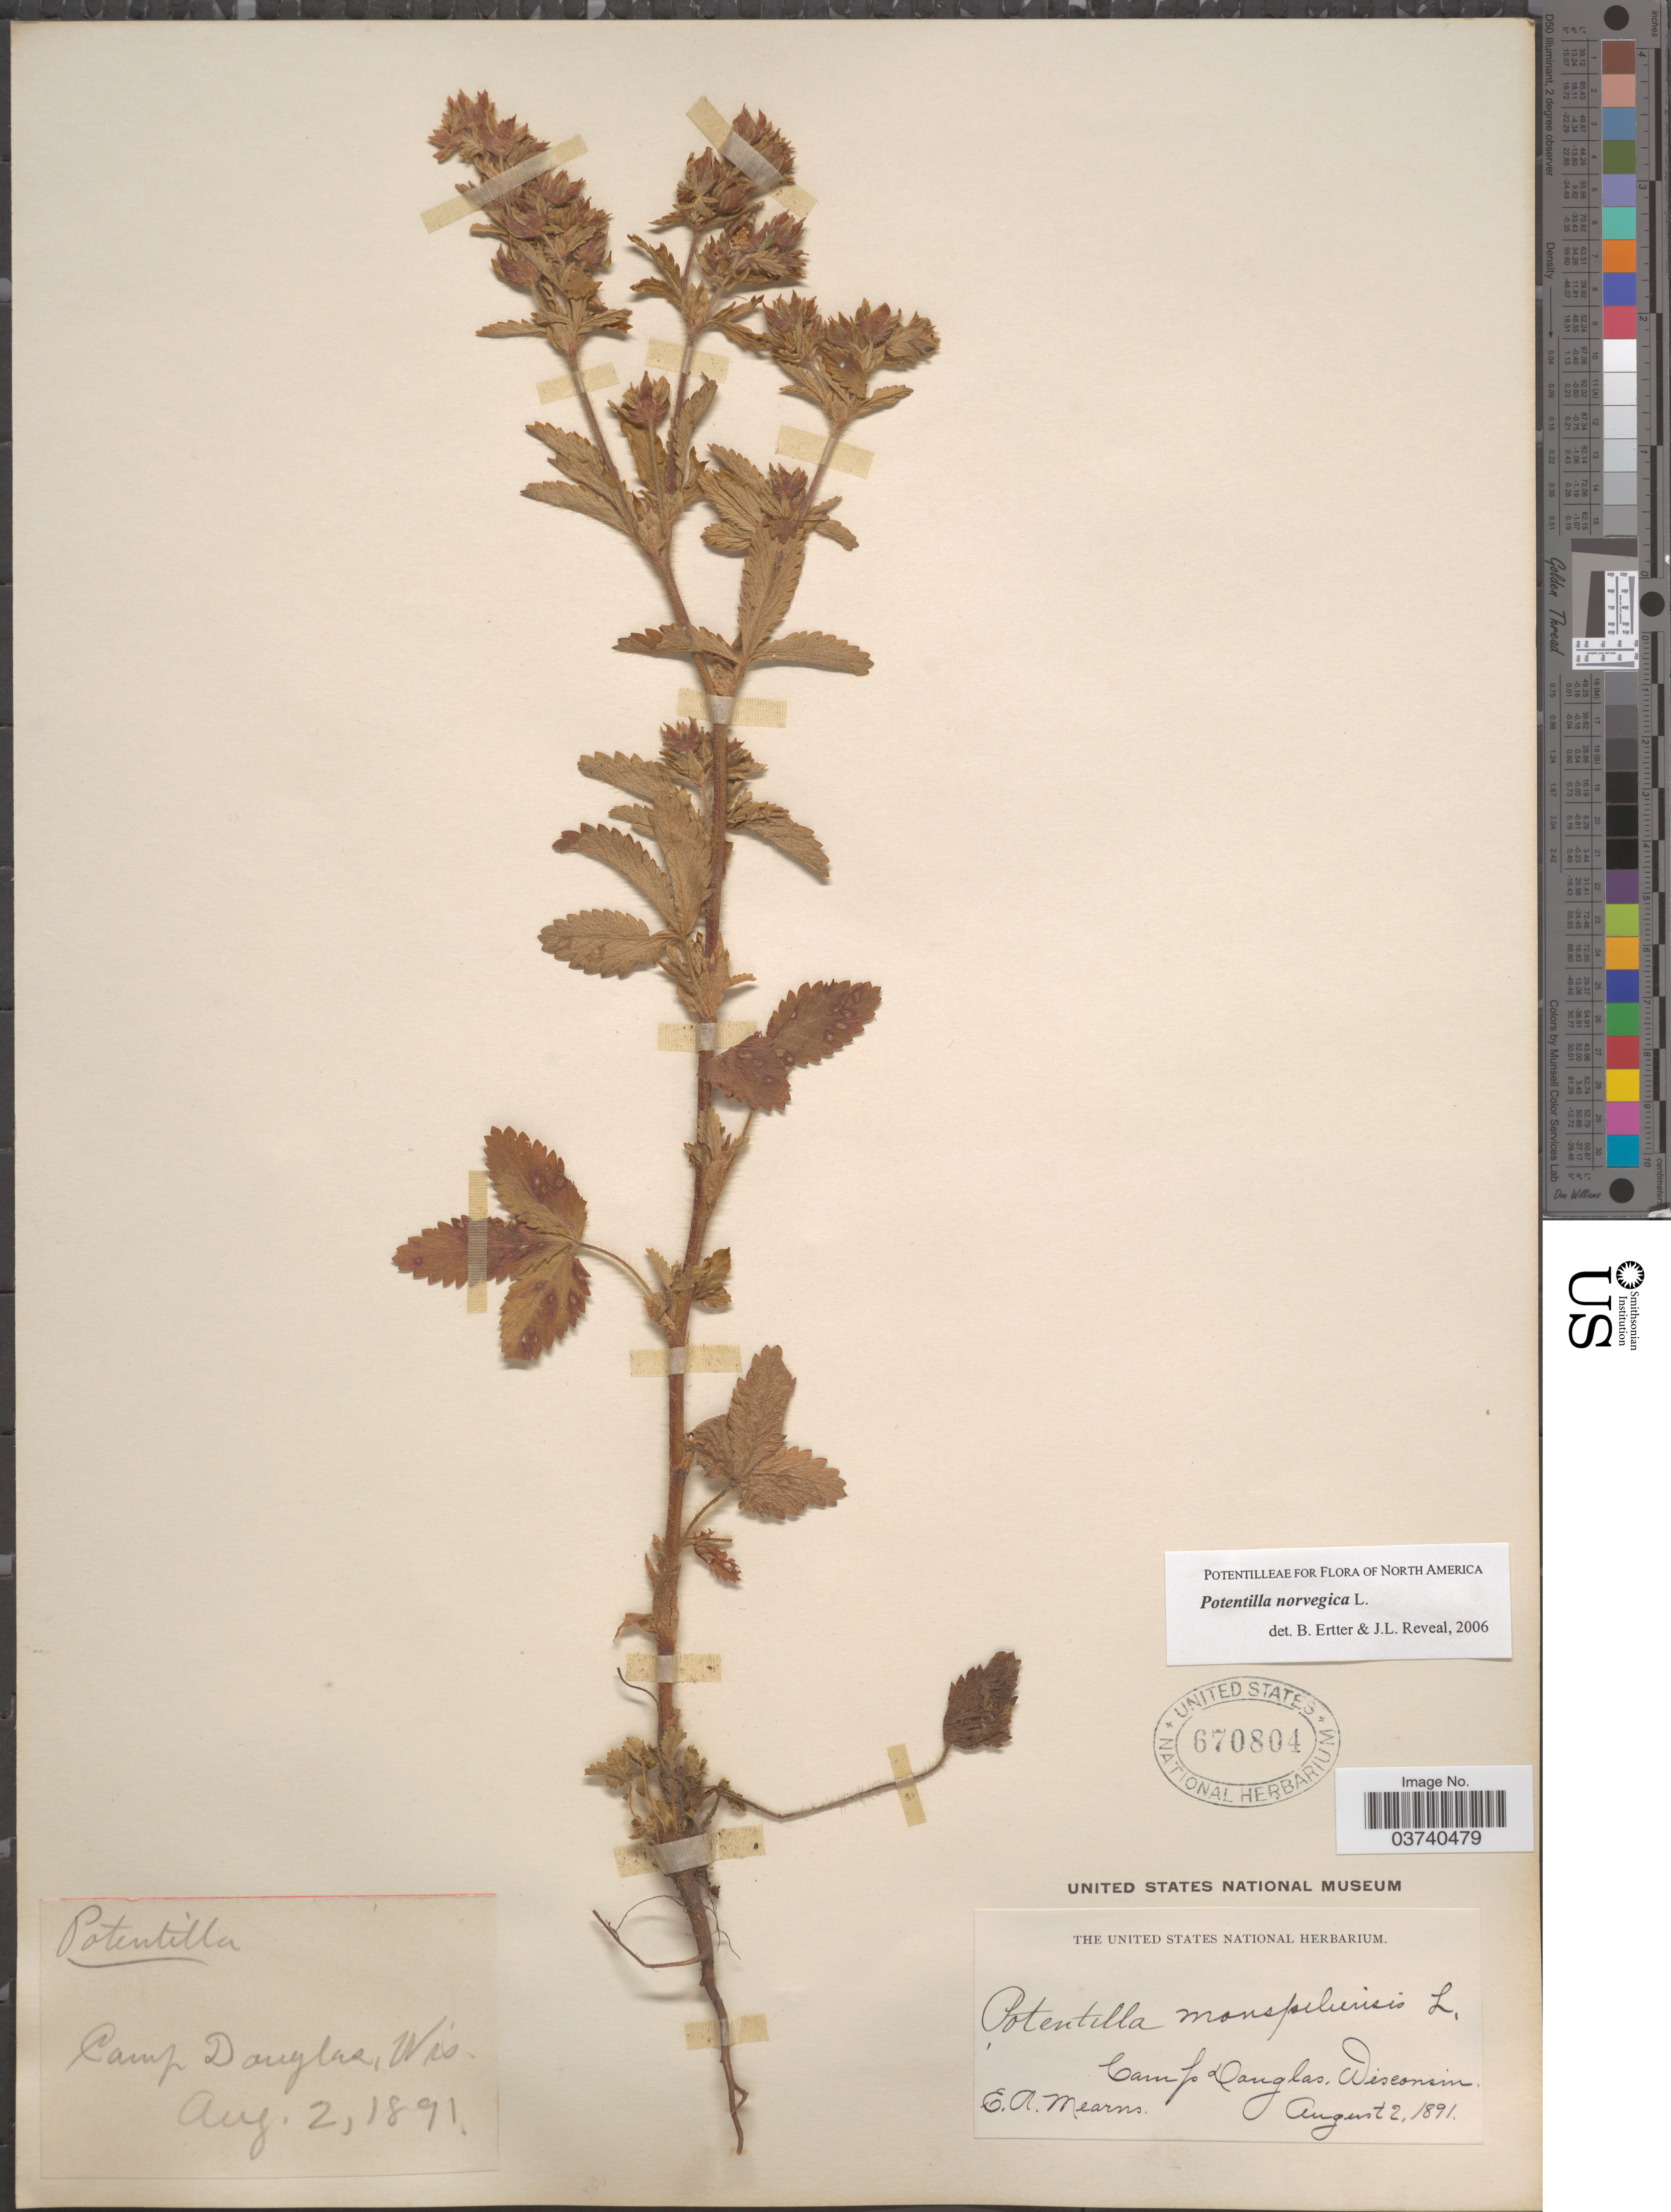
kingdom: Plantae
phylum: Tracheophyta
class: Magnoliopsida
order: Rosales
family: Rosaceae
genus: Potentilla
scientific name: Potentilla norvegica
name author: L.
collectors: E. A. Mearns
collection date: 1891-08-02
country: United States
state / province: Wisconsin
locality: Camp Douglas.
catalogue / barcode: US 670804